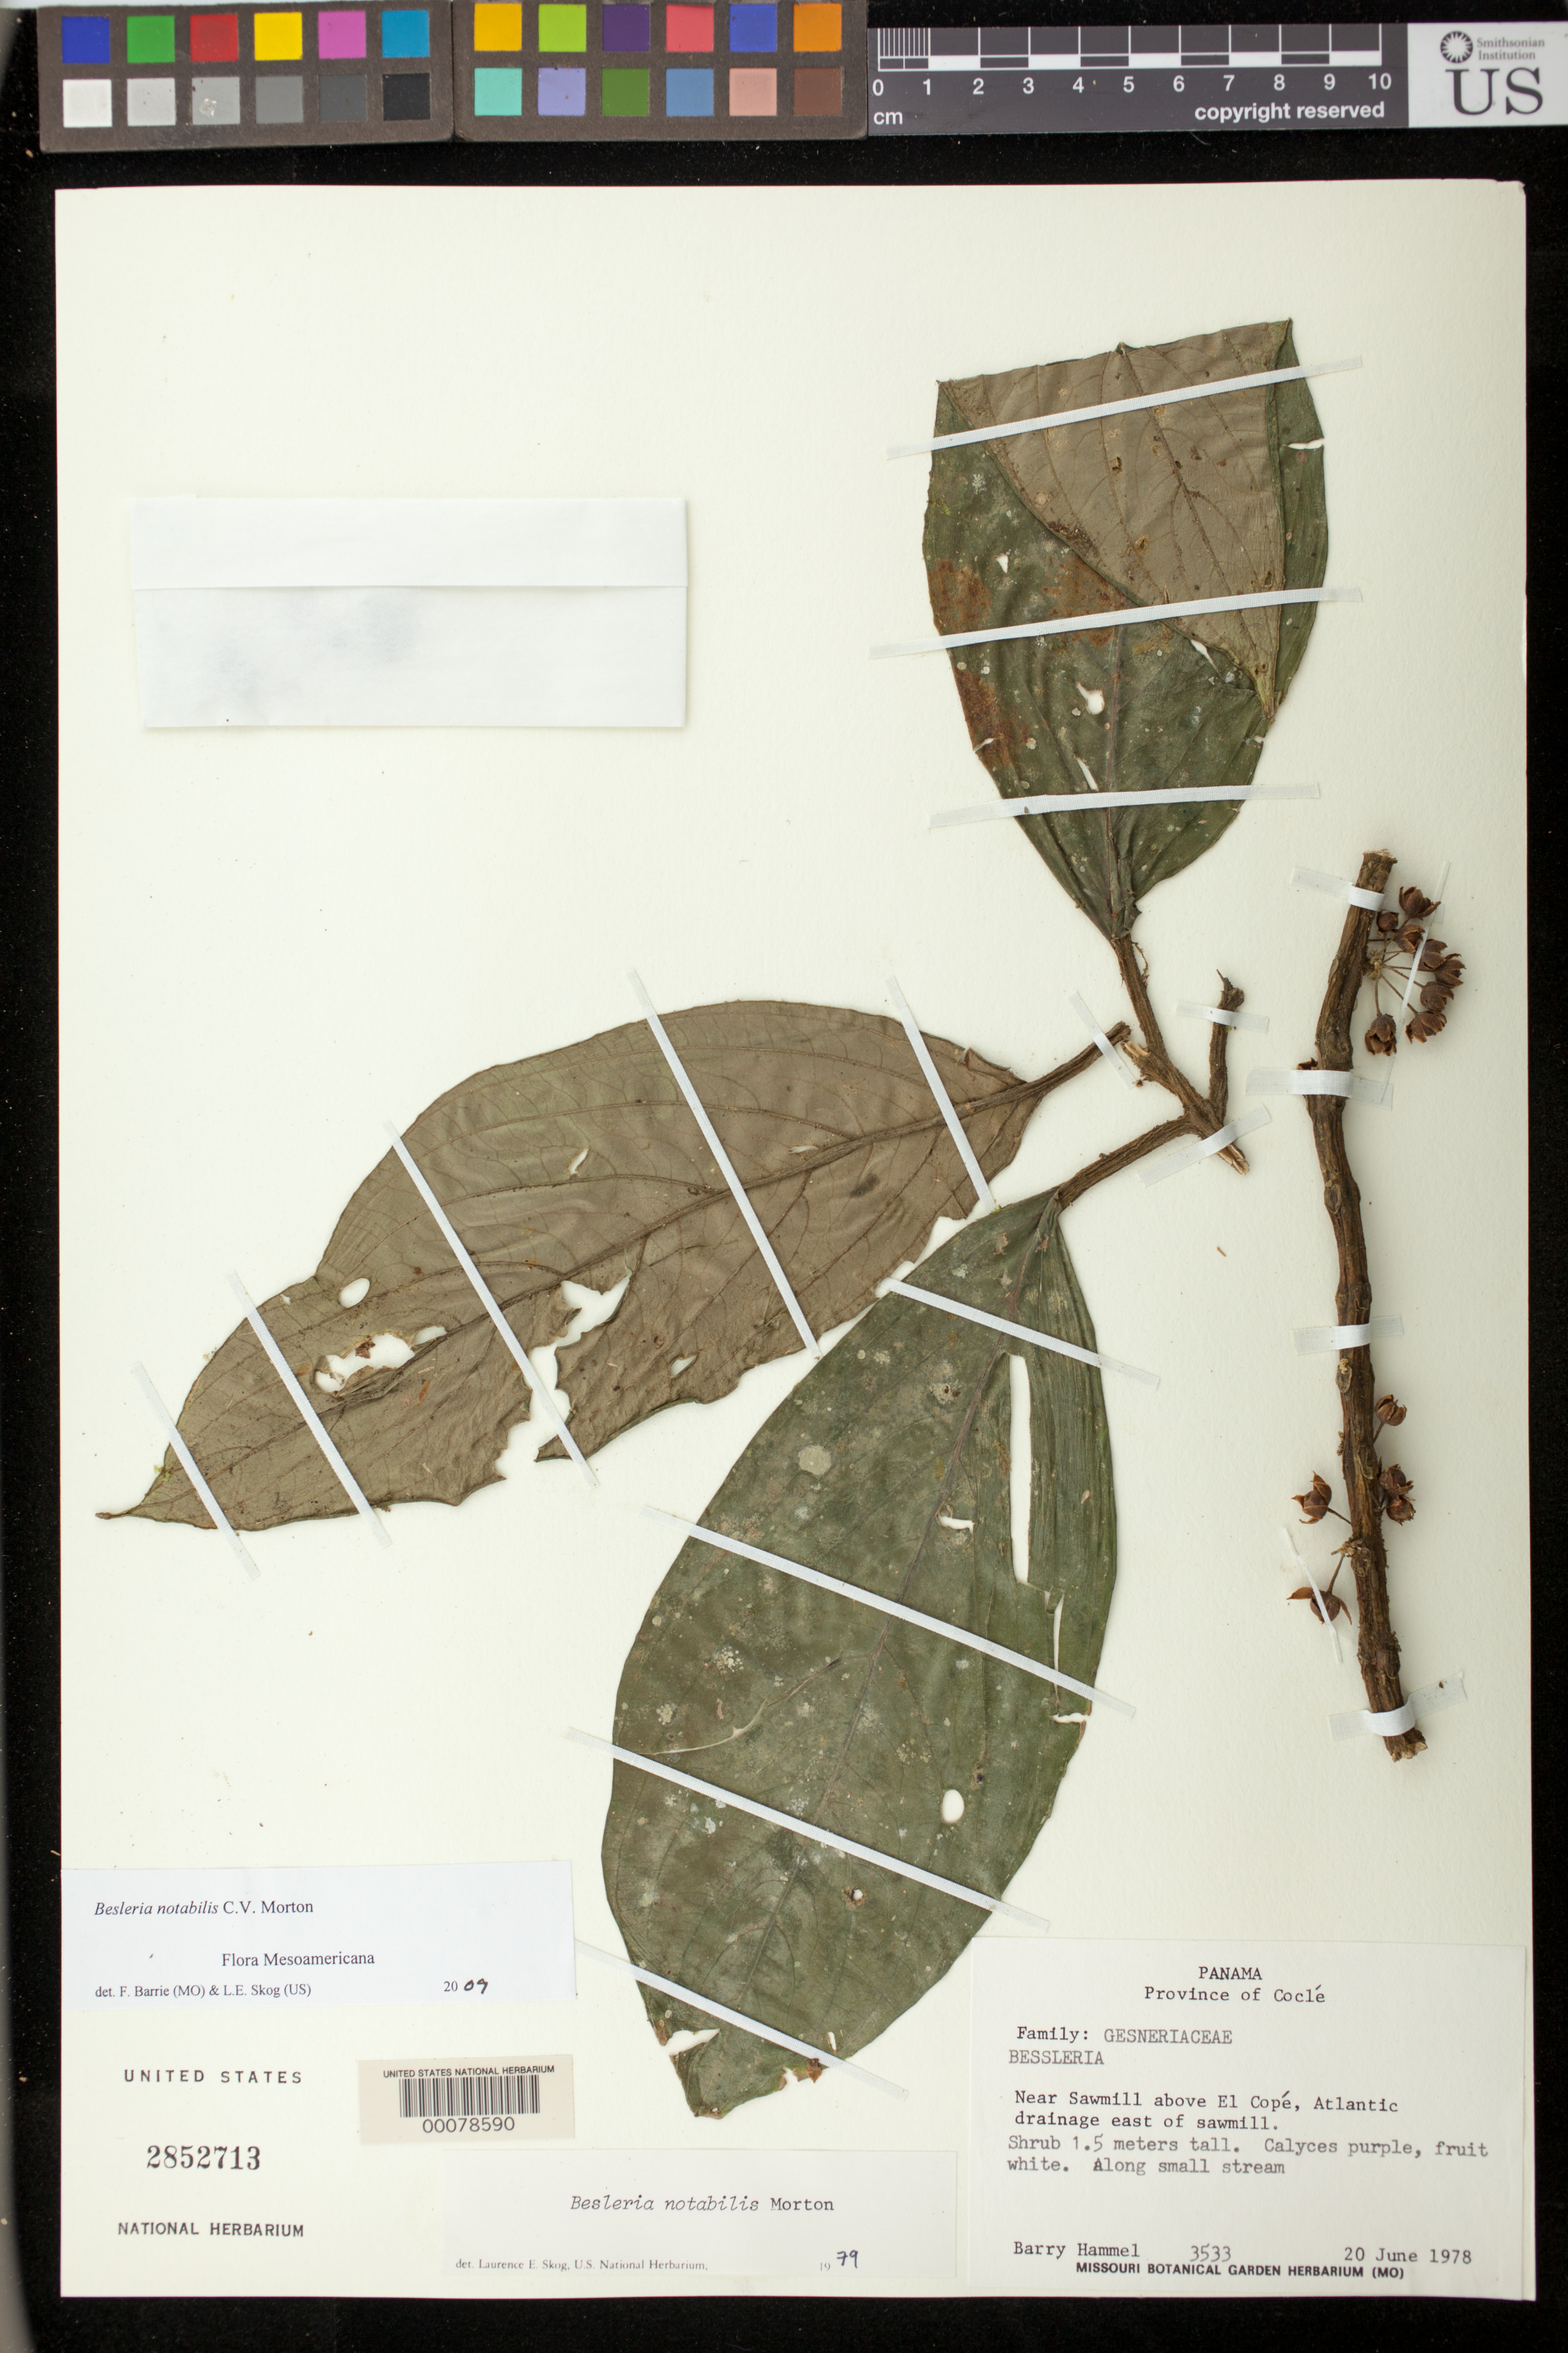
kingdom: Plantae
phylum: Tracheophyta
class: Magnoliopsida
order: Lamiales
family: Gesneriaceae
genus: Besleria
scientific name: Besleria notabilis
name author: C.V. Morton in Standl.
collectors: B. Hammel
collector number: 3533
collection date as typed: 20 Jun 1978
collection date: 1978-06-20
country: Panama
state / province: Coclé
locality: Near sawmill above El Cope, Atlantic drainage E of sawmill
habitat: Along small stream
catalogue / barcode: US 2852713